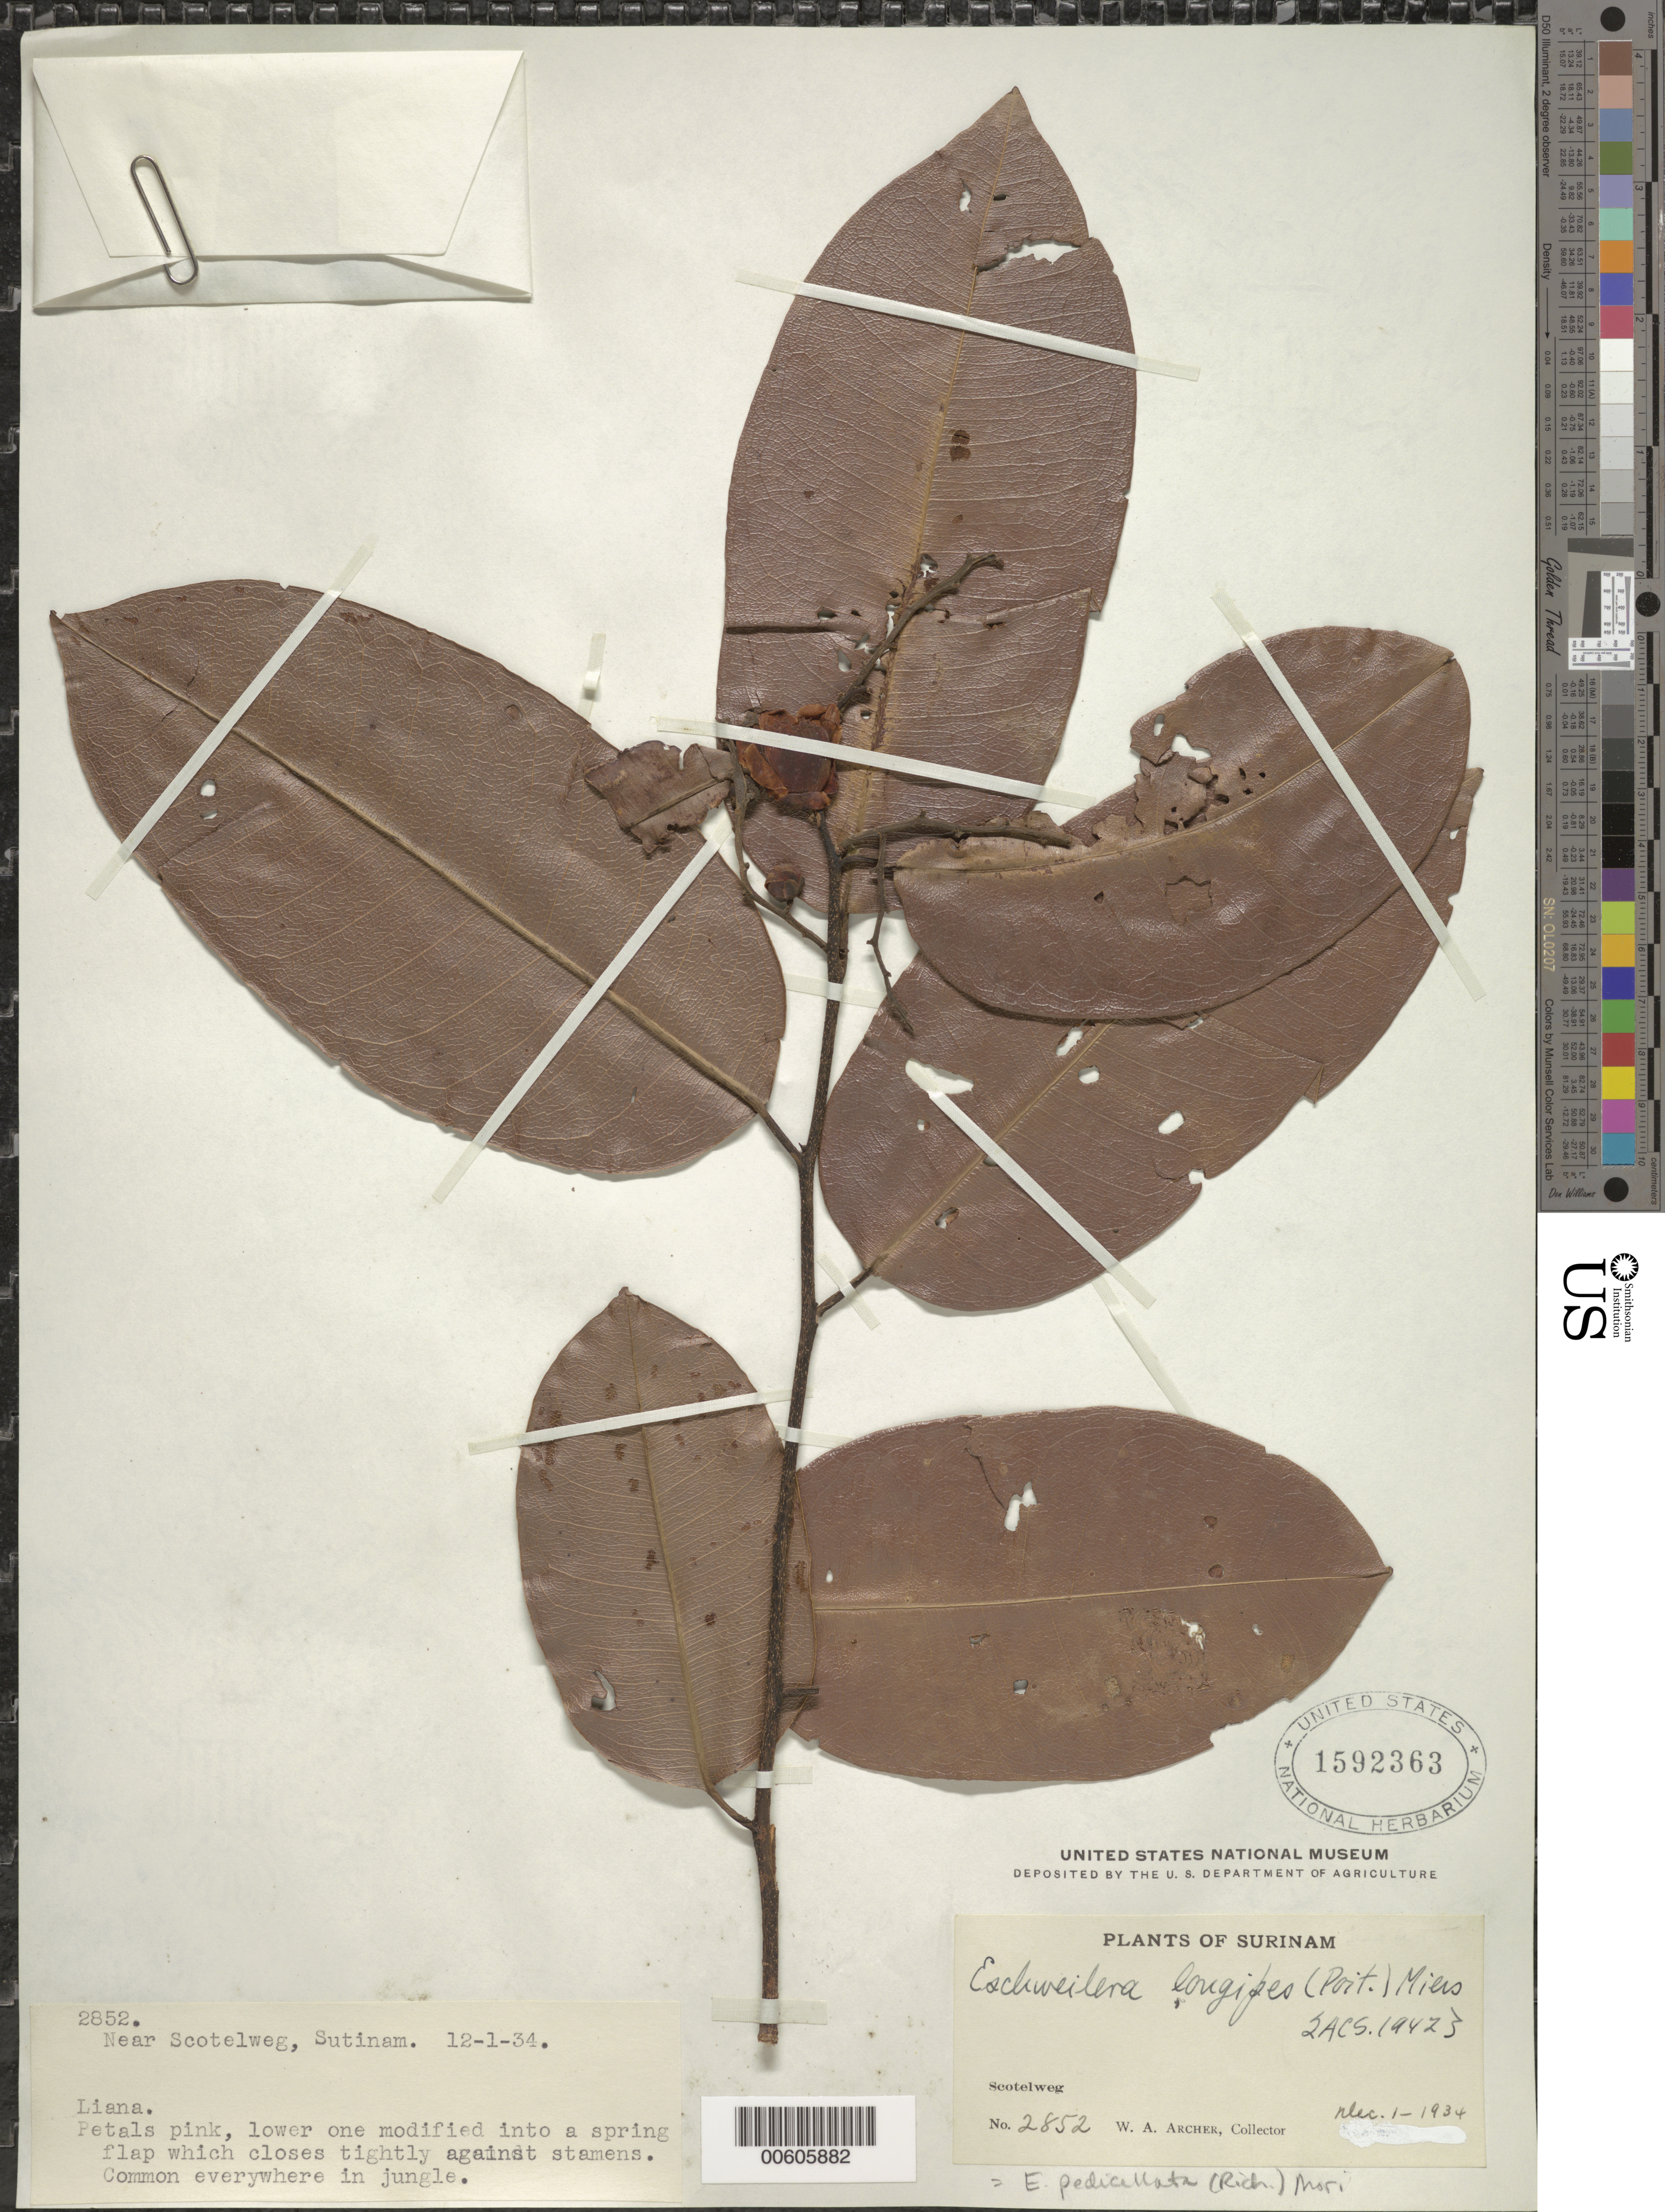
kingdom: Plantae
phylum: Tracheophyta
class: Magnoliopsida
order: Ericales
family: Lecythidaceae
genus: Eschweilera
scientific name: Eschweilera pedicellata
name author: (Rich.) S.A. Mori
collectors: W. A. Archer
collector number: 2852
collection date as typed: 1-Dec-34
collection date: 1934-12-01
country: Suriname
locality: Scotelweg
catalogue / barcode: US 1592363